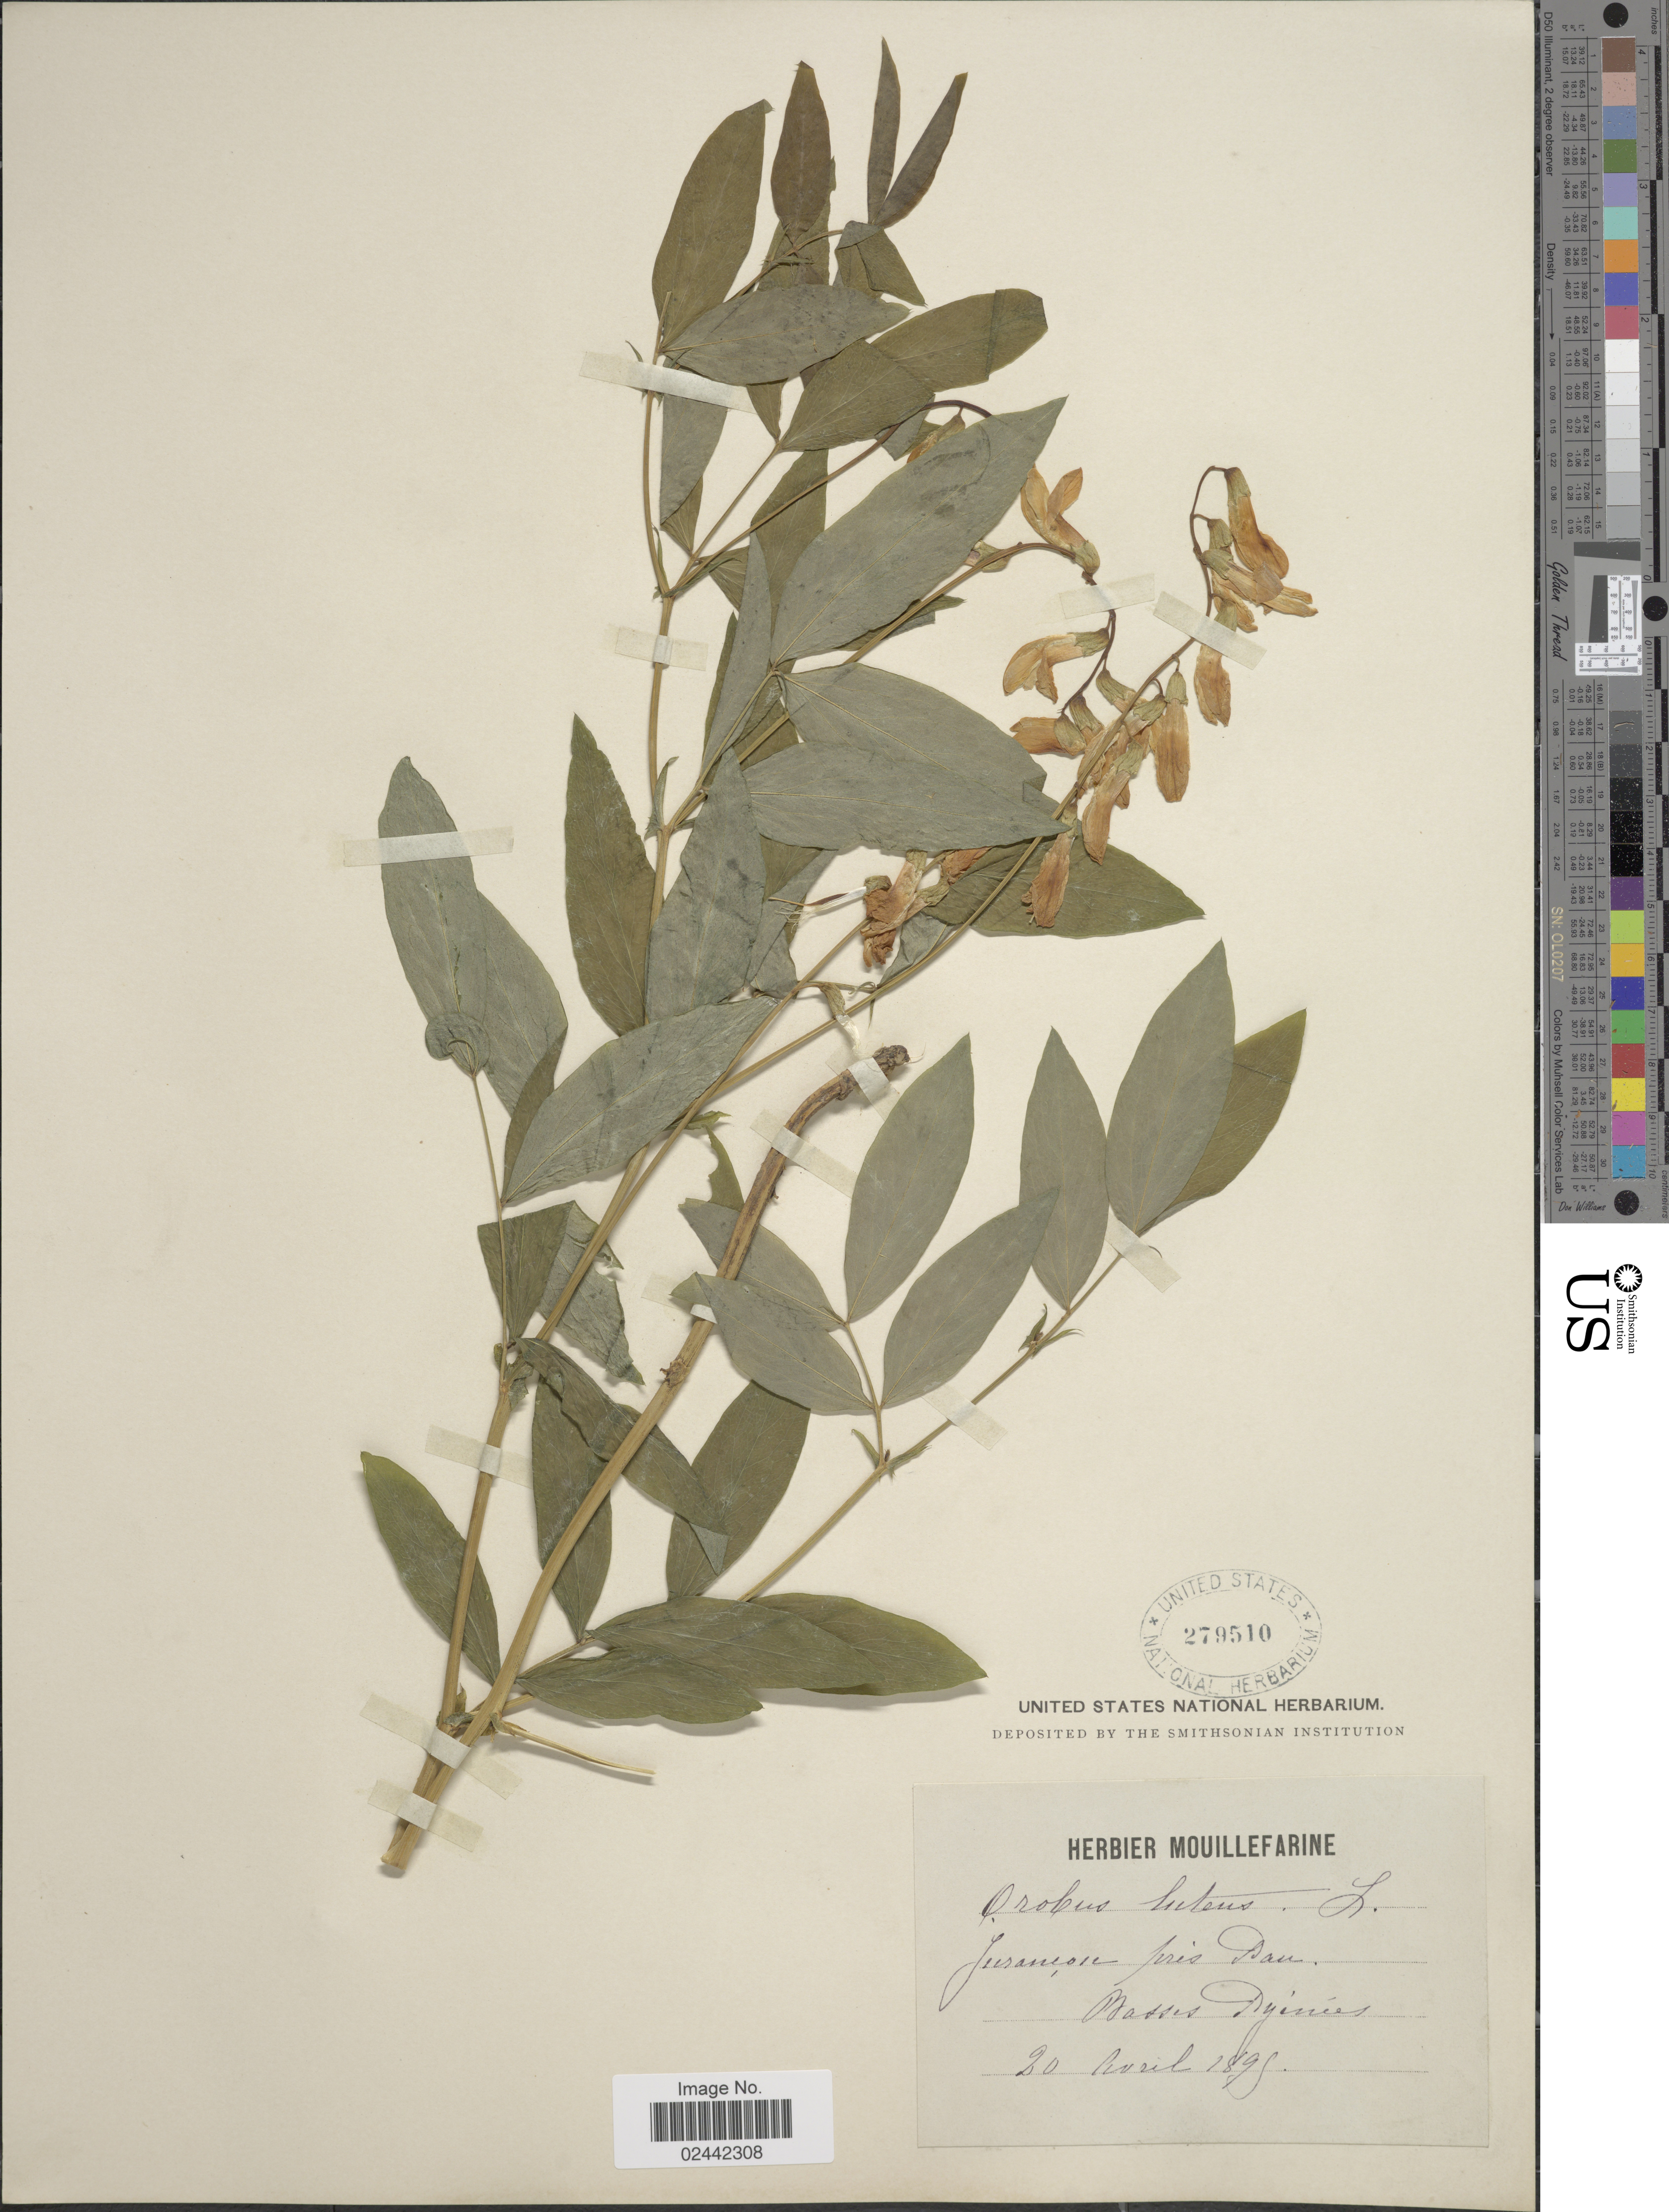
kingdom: Plantae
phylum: Tracheophyta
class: Magnoliopsida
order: Fabales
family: Fabaceae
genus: Lathyrus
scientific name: Lathyrus gmelinii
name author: Fritsch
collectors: ex herb. Mouillefarine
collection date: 1895-04-20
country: France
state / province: Nouvelle-Aquitaine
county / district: Pyrénées-Atlantiques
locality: Jurançon près Pau, Basses Pyrénées.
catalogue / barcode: US 279510